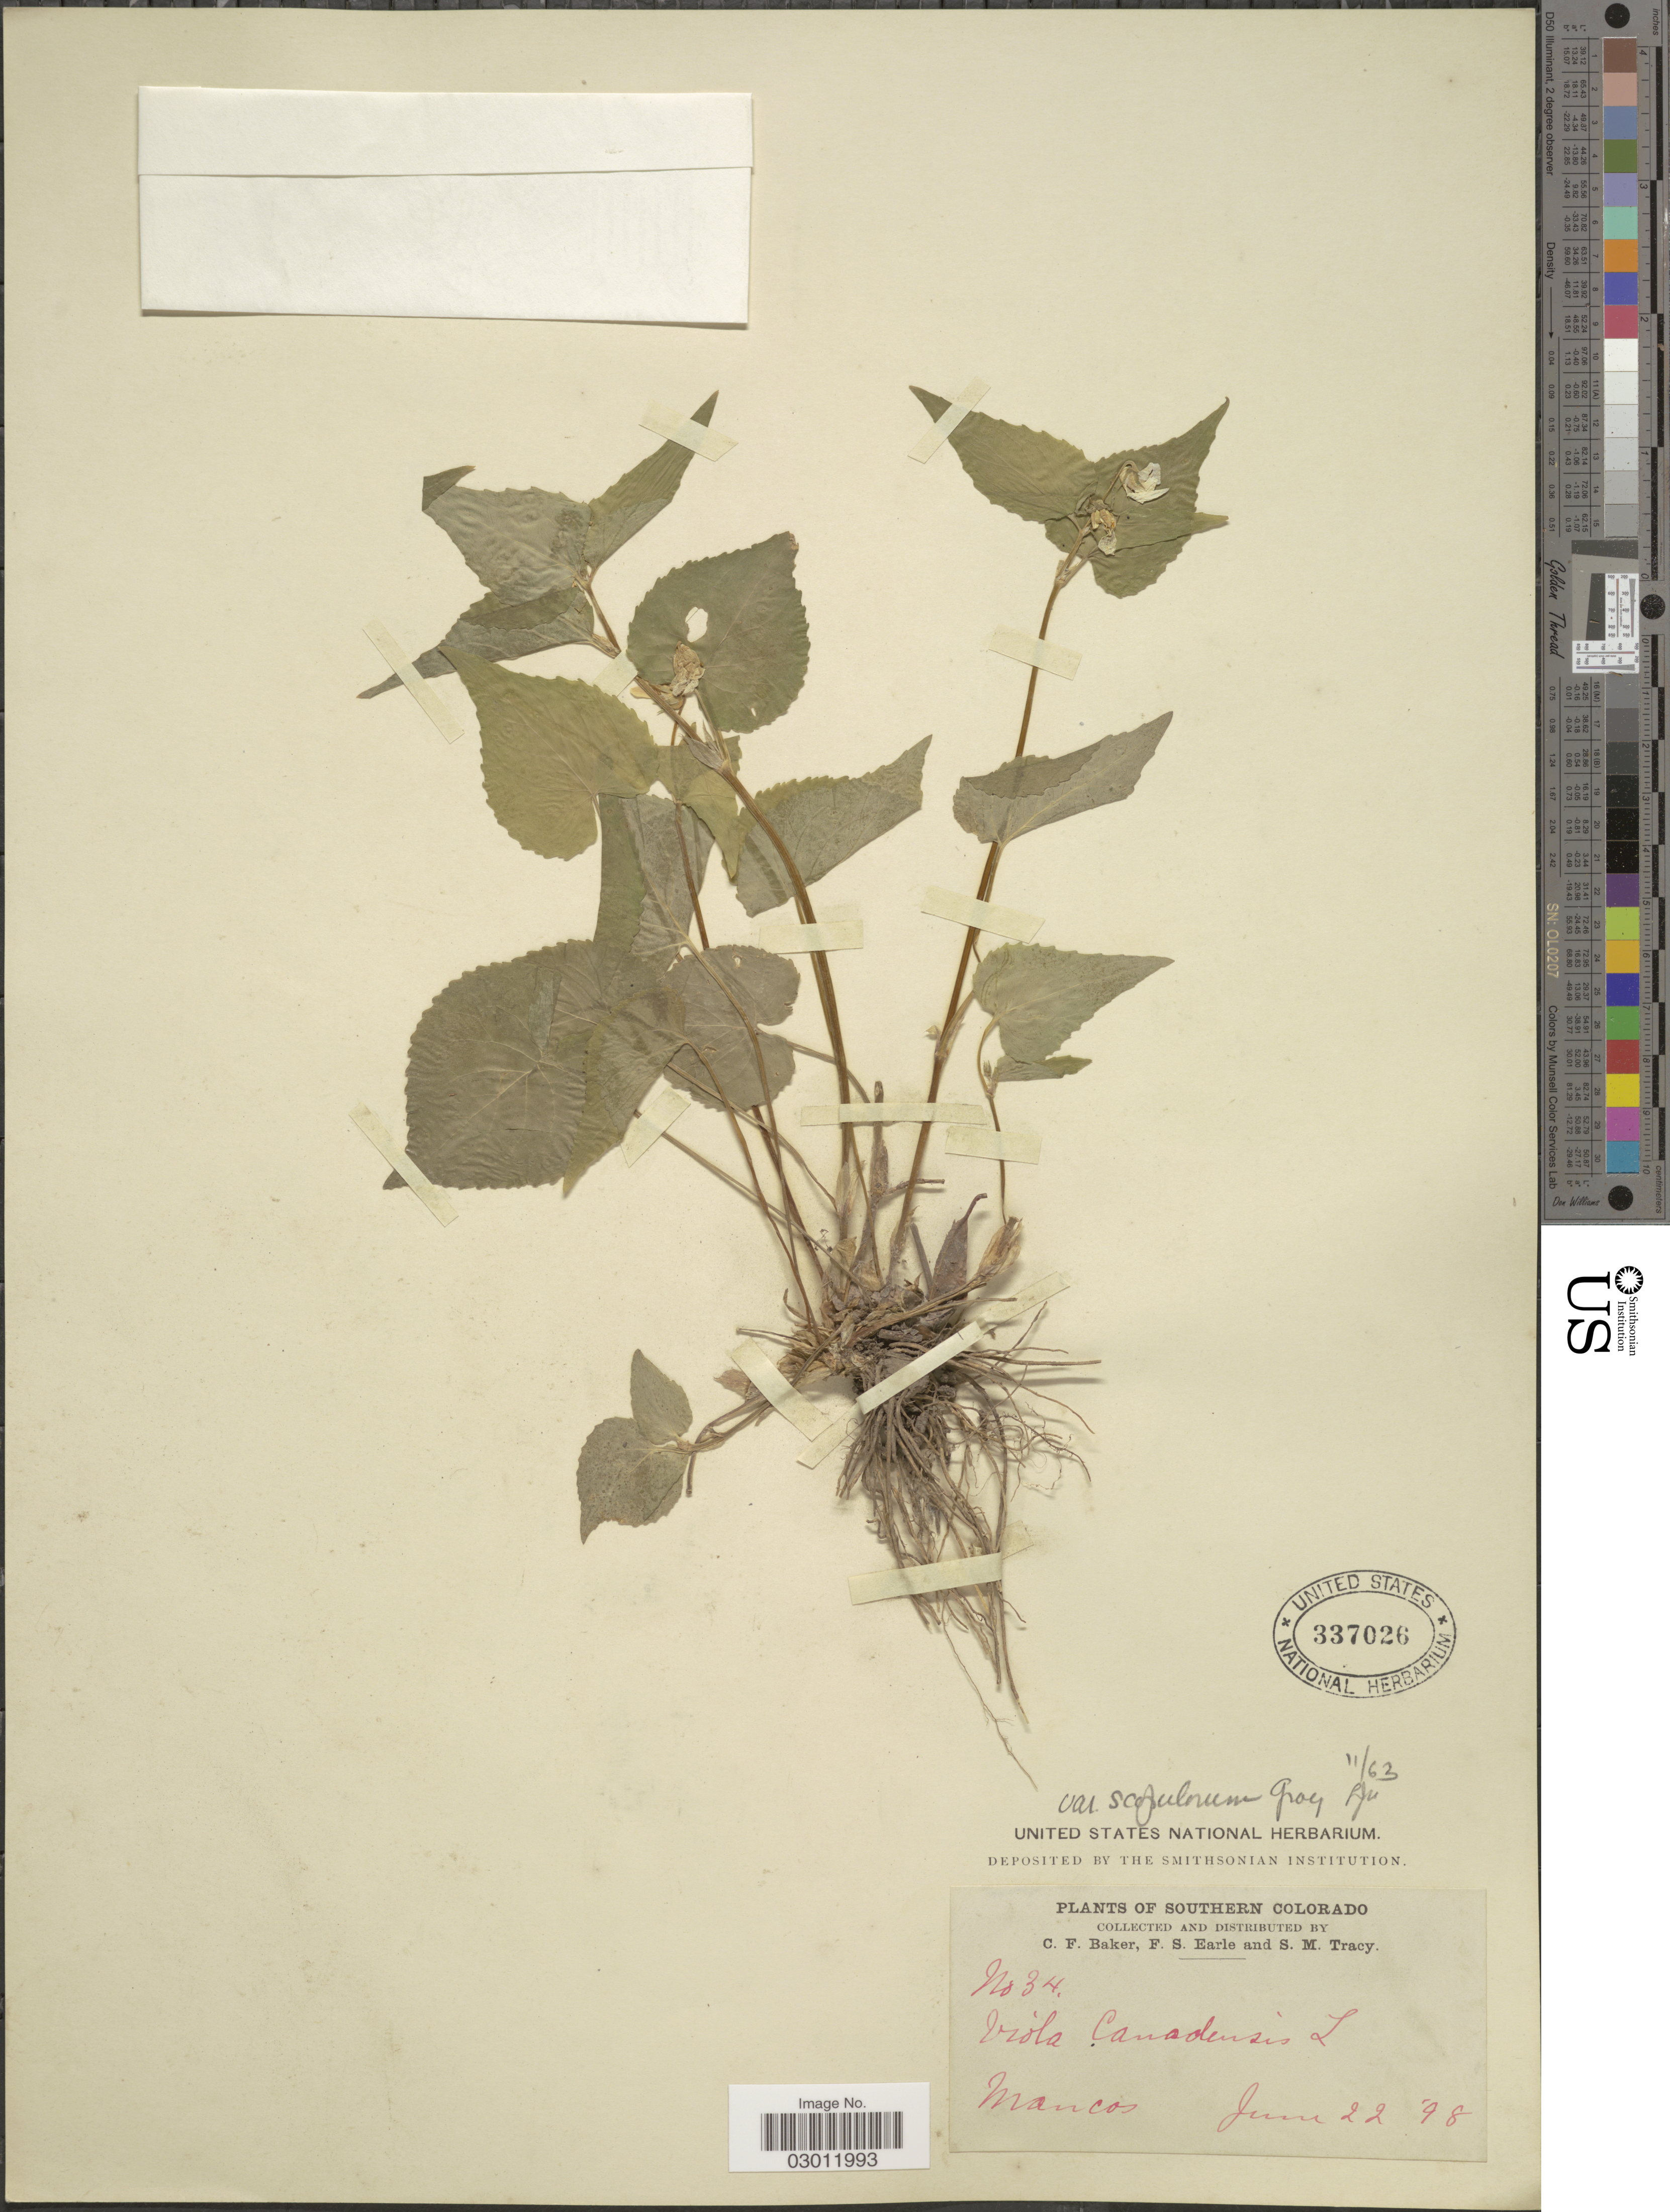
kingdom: Plantae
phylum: Tracheophyta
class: Magnoliopsida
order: Malpighiales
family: Violaceae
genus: Viola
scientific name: Viola canadensis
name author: L.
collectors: C. F. Baker, F. S. Earle & S. M. Tracy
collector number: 34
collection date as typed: Transcribed d/m/y: 22/6/98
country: United States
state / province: Colorado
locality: Southern Colorado. Mancos.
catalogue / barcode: US 337026